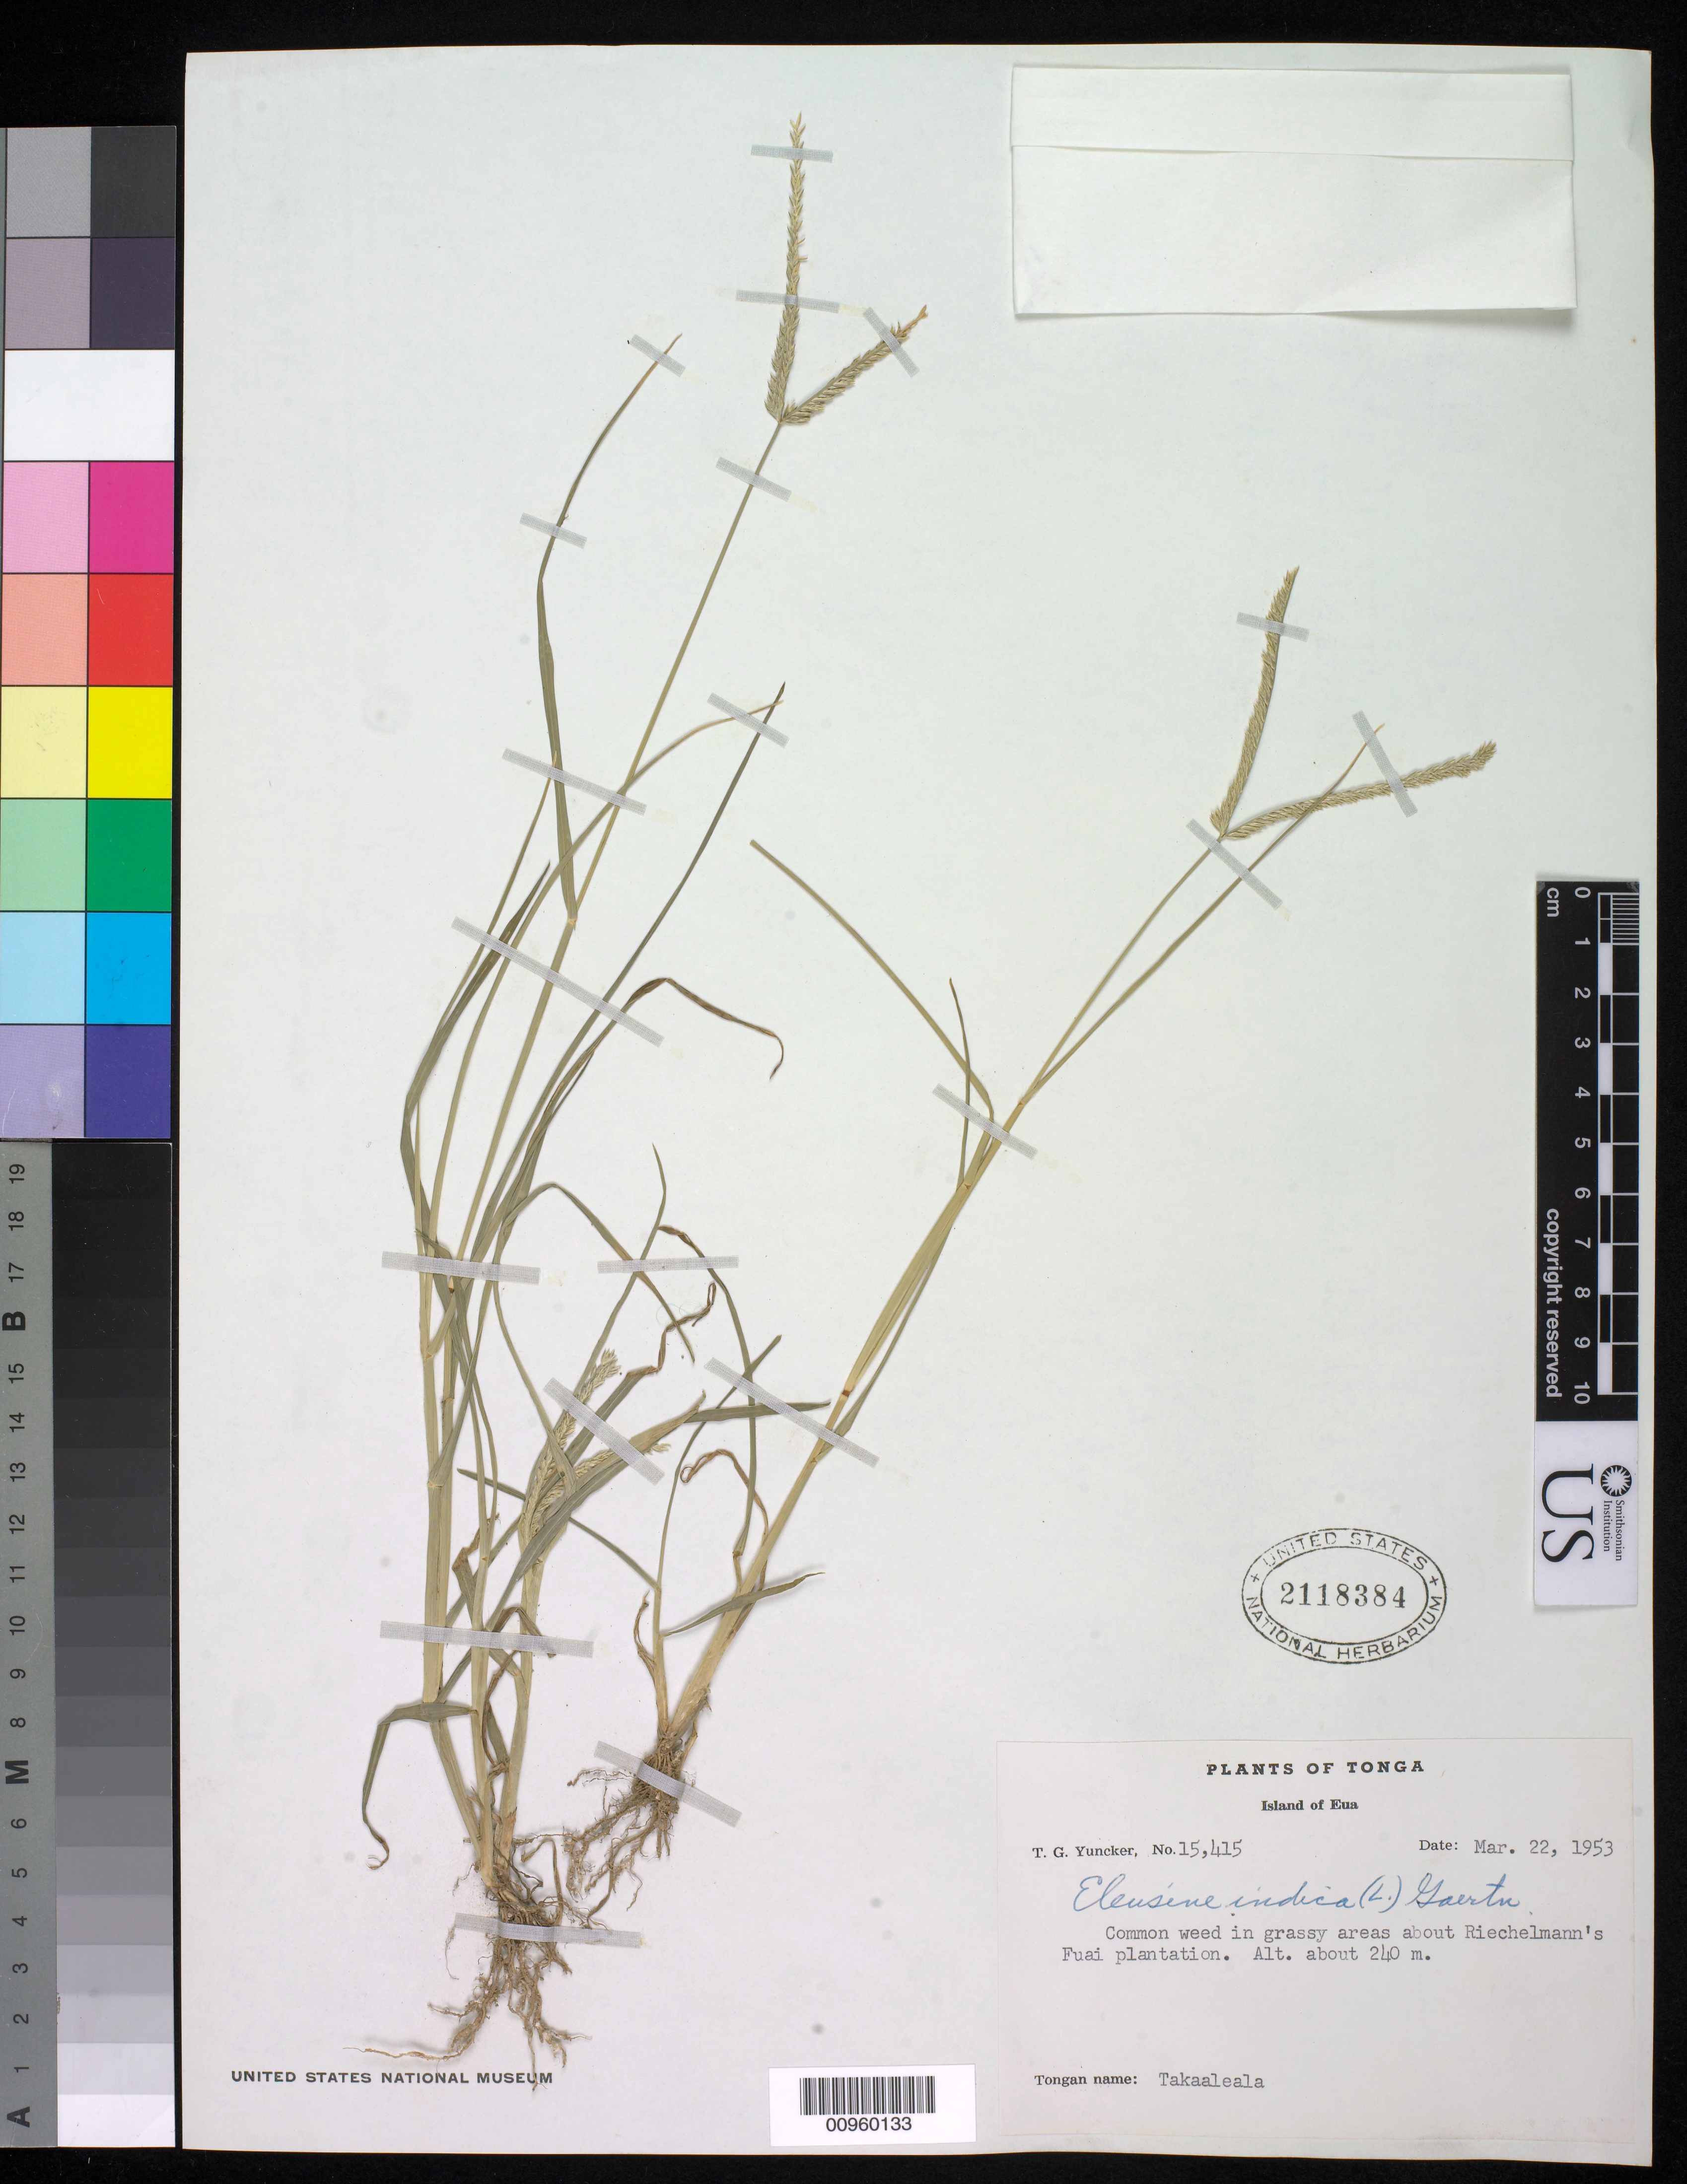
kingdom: Plantae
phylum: Tracheophyta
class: Liliopsida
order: Poales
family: Poaceae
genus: Eleusine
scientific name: Eleusine indica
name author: (L.) Gaertn.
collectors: T. G. Yuncker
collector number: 15415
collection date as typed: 22 Mar 1953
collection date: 1953-03-22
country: Tonga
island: Eua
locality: Common weed in grassy areas about Riechelmann's Fuai plantation.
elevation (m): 240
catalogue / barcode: US 2118384